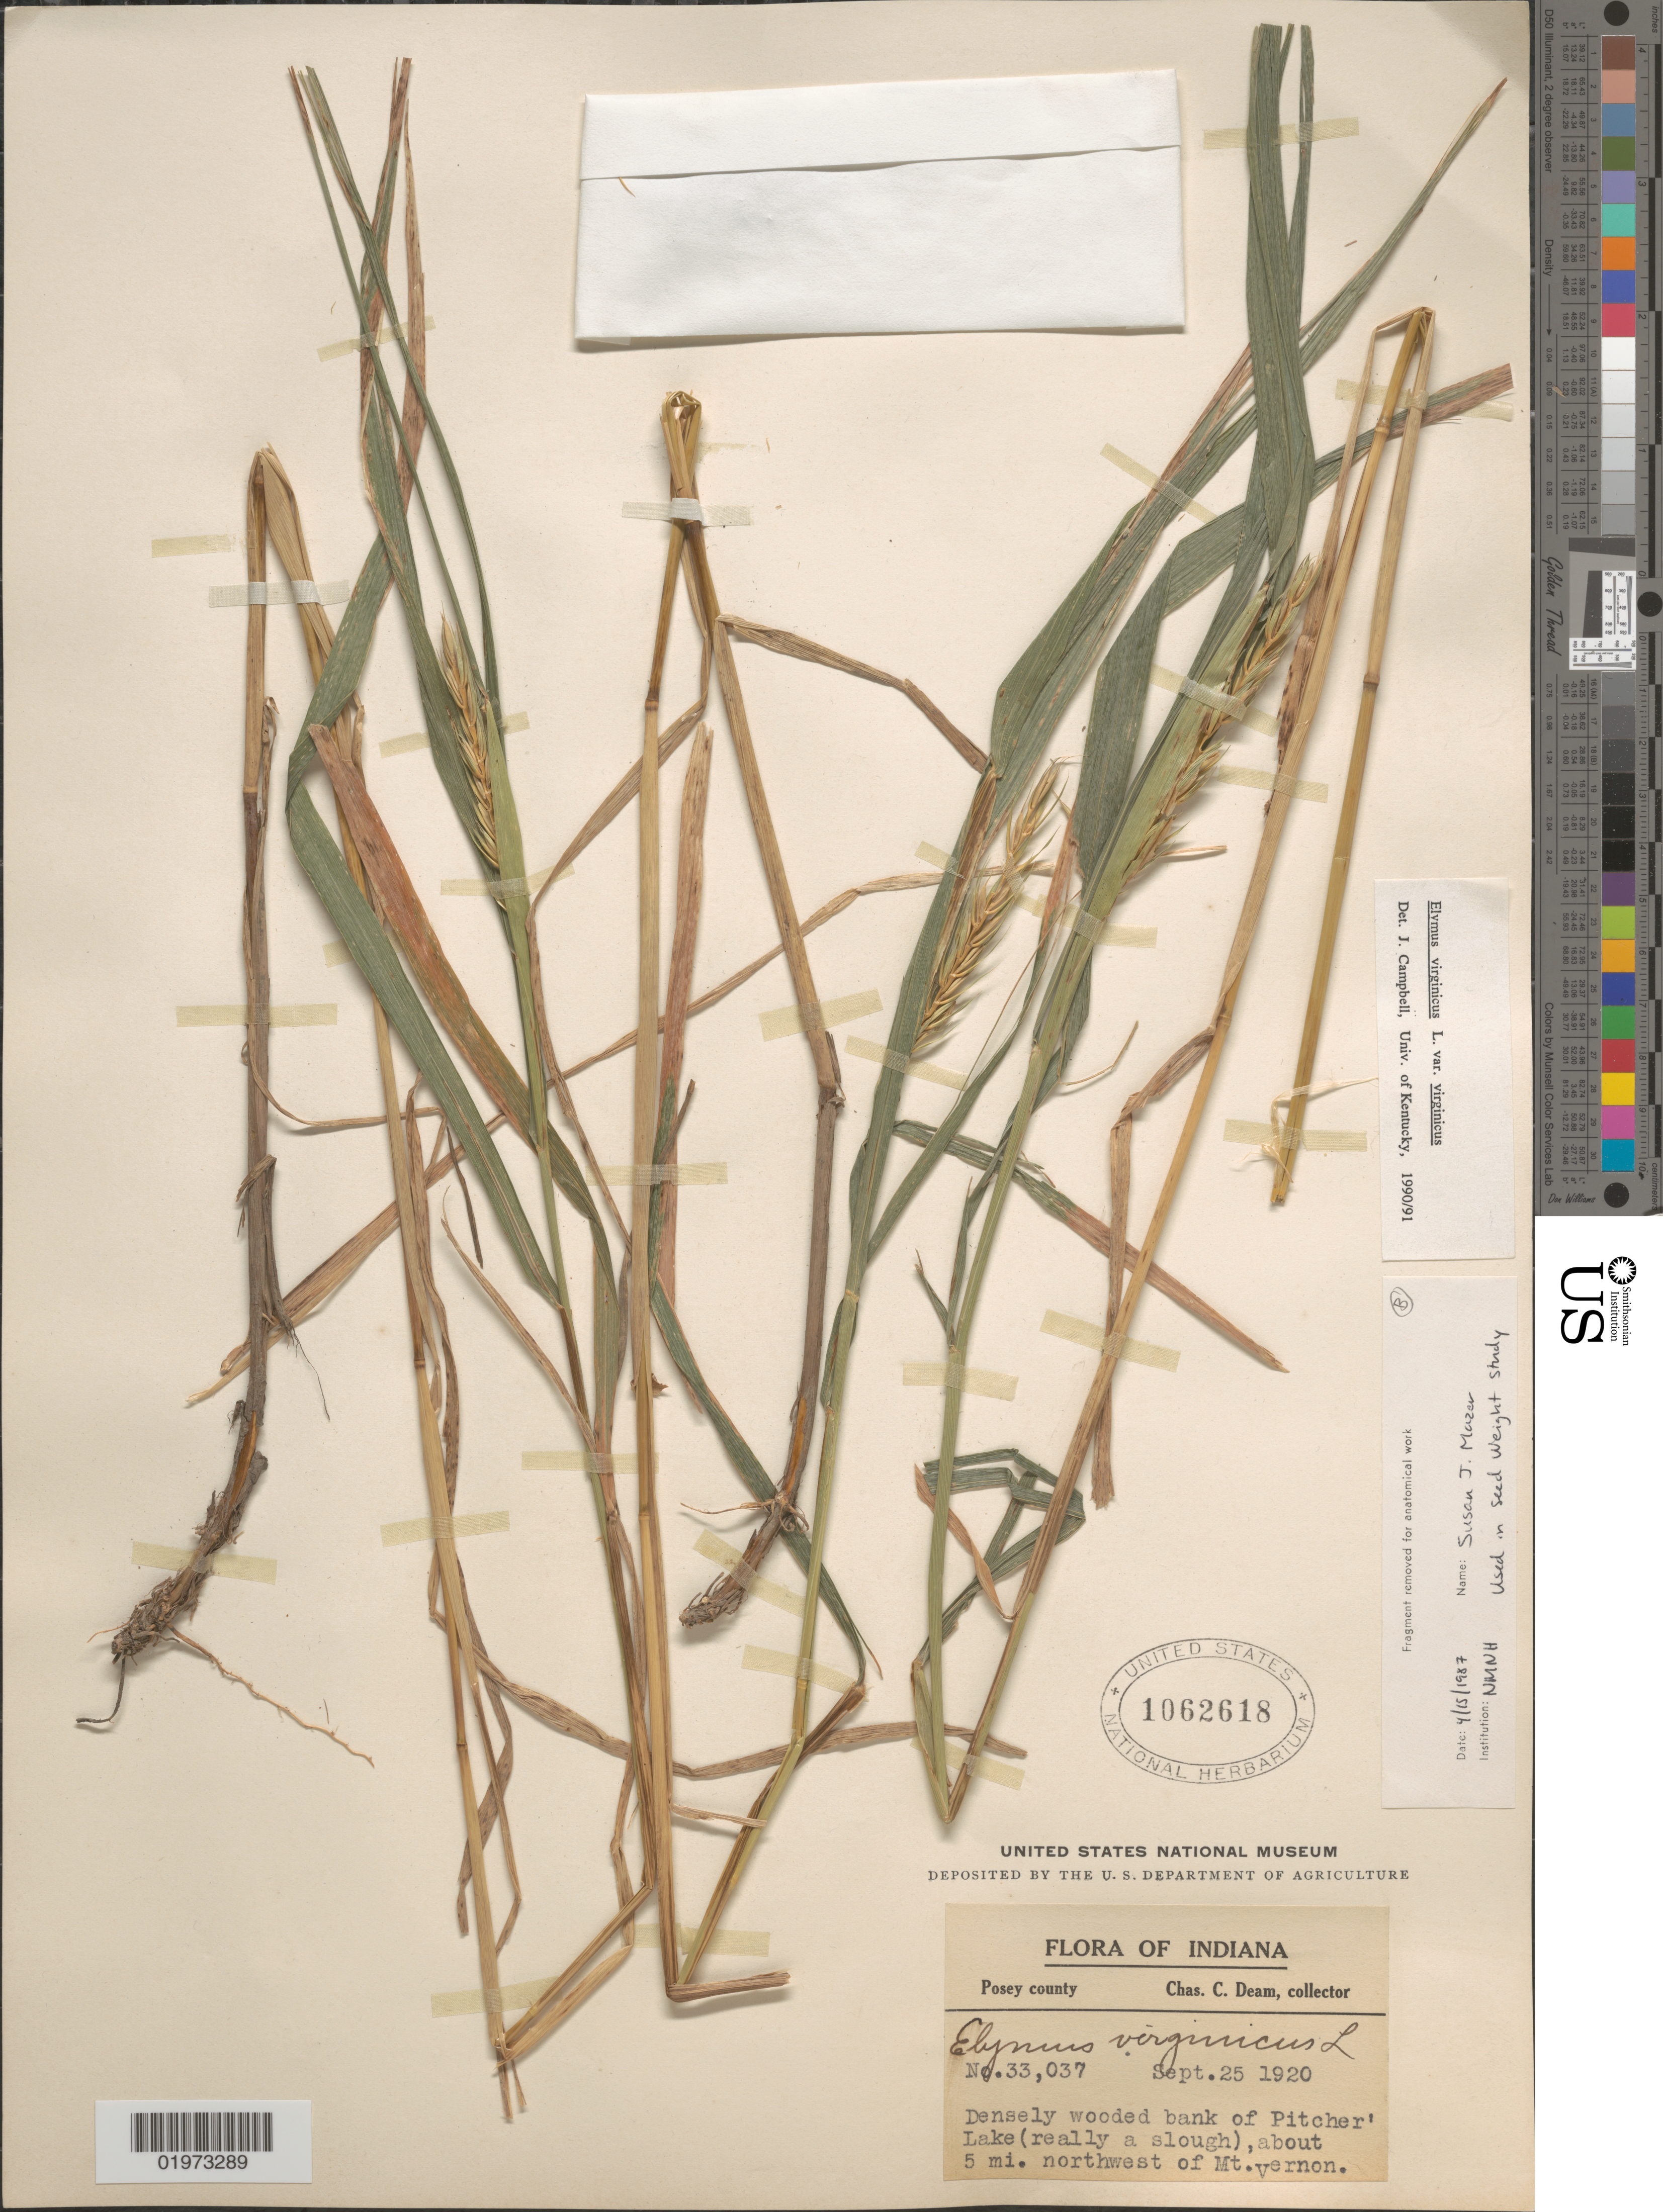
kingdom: Plantae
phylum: Tracheophyta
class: Liliopsida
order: Poales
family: Poaceae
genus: Elymus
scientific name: Elymus virginicus var. virginicus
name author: L.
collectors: C. C. Deam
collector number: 33037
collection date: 1920-09-25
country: United States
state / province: Indiana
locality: Posey county. Densely wooded bank of Pitcher' Lake (really a slough), about 5 mi. northwest of Mt. Vernon.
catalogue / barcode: US 1062618